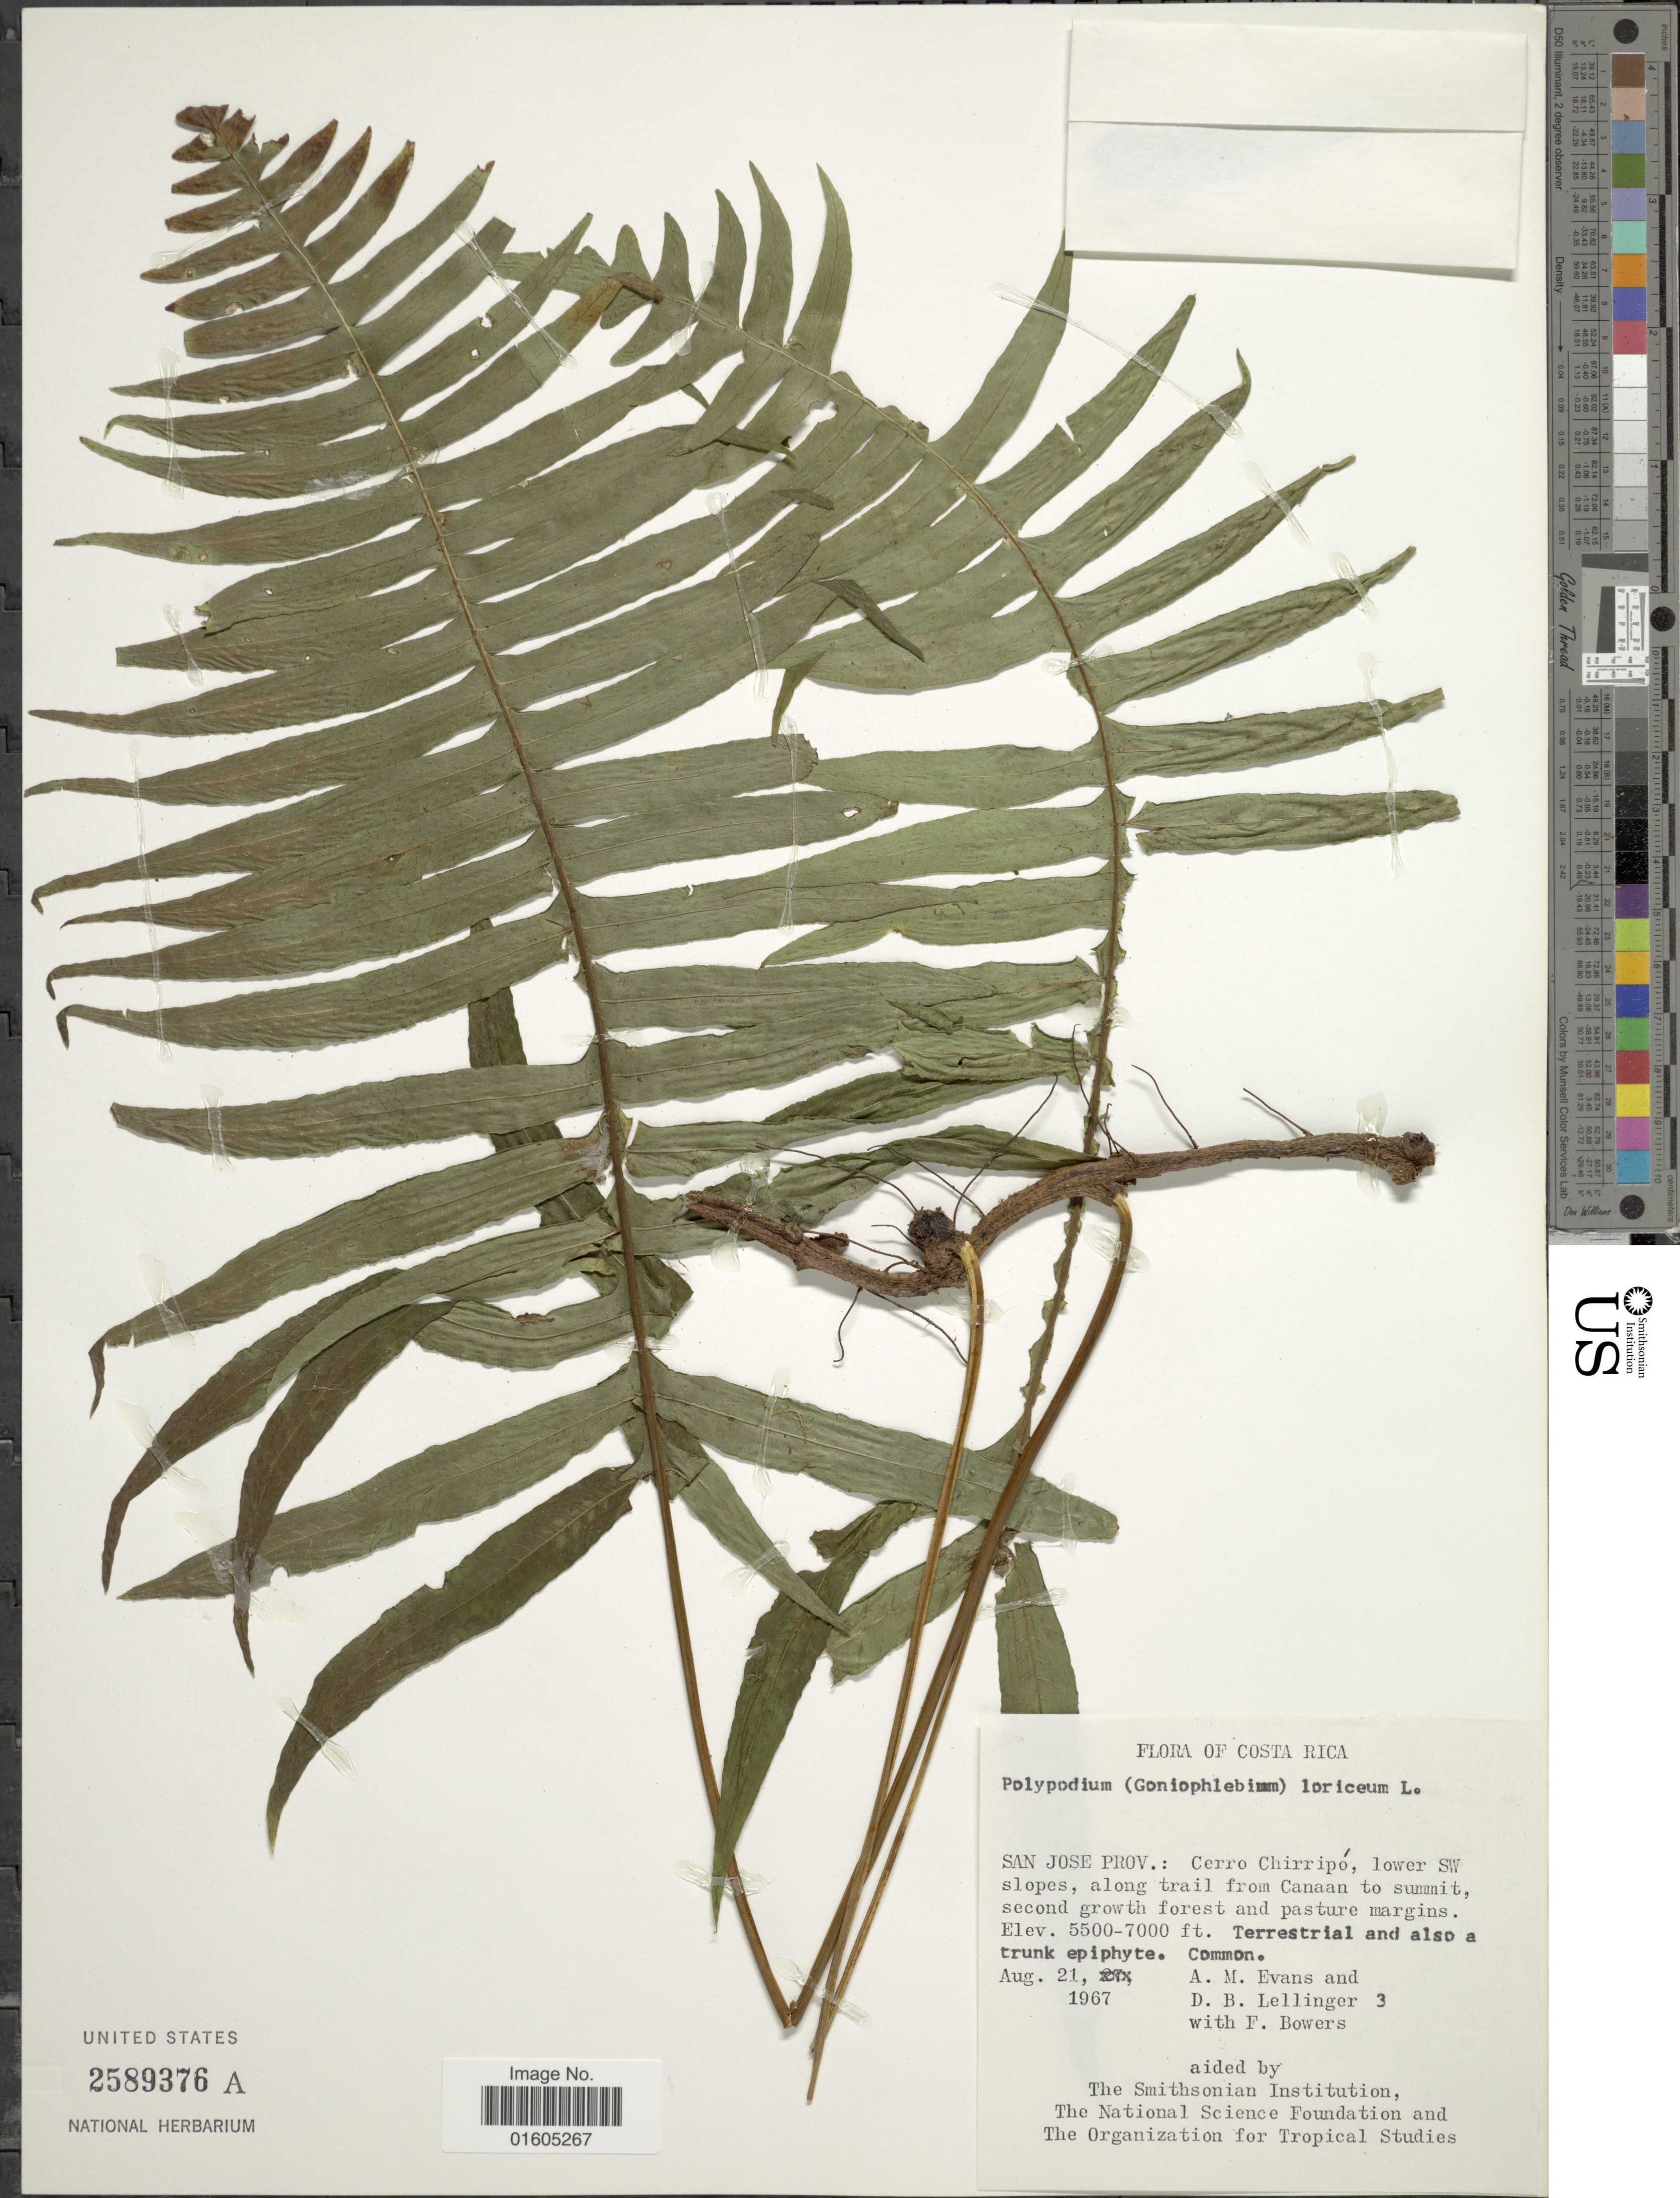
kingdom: Plantae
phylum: Tracheophyta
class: Polypodiopsida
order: Polypodiales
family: Polypodiaceae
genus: Serpocaulon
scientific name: Serpocaulon loriceum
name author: (L.) A.R. Sm.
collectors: A. M. Evans, D. B. Lellinger & F. Bowers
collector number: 03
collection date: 1967-08-21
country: Costa Rica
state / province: San José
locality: Costa Rica. San Jose Prov.: Cerro Chirripo, lower SW slopes, along trail from Canaan to summit, second growth forest and pasture margins.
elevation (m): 1676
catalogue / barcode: US 2589376A